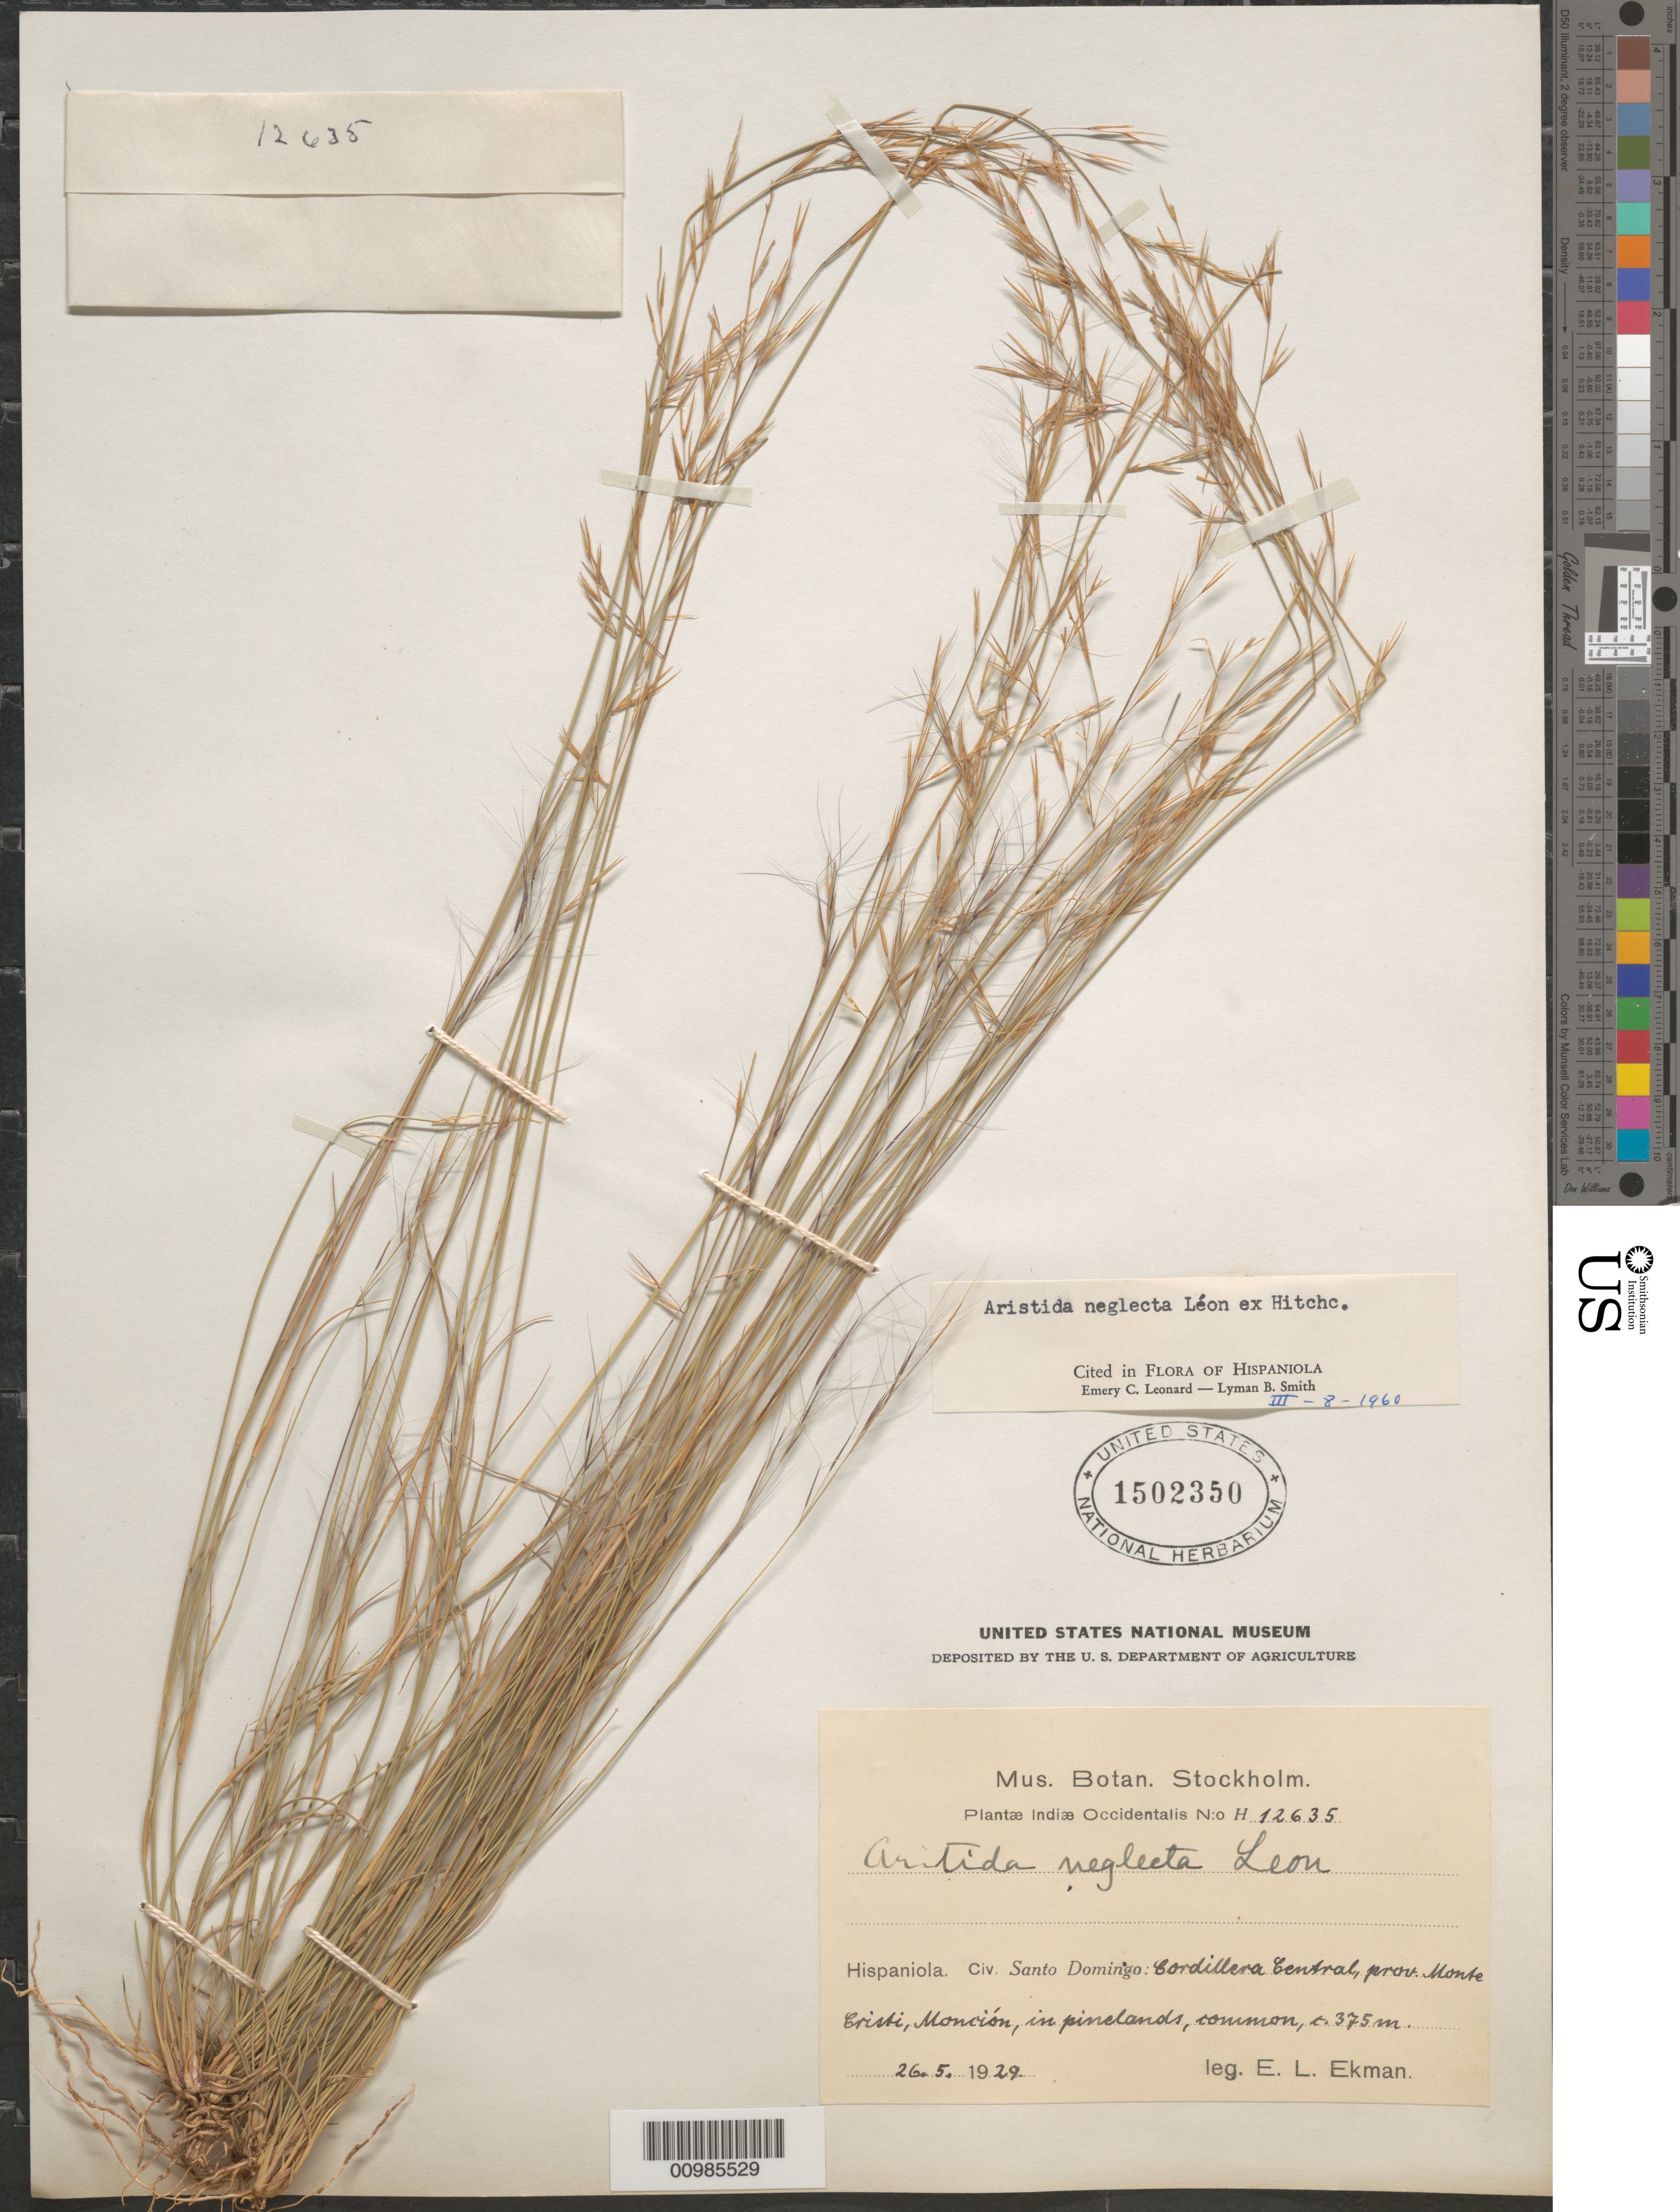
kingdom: Plantae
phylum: Tracheophyta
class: Liliopsida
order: Poales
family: Poaceae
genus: Aristida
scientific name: Aristida neglecta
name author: León ex Hitchc.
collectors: E. L. Ekman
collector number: H 12635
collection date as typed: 26 May 1929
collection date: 1929-05-26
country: Dominican Republic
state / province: Monte Cristi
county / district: Monción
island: Hispaniola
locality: Cordillera Central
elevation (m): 375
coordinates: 0 N, 0 E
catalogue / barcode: US 1502350